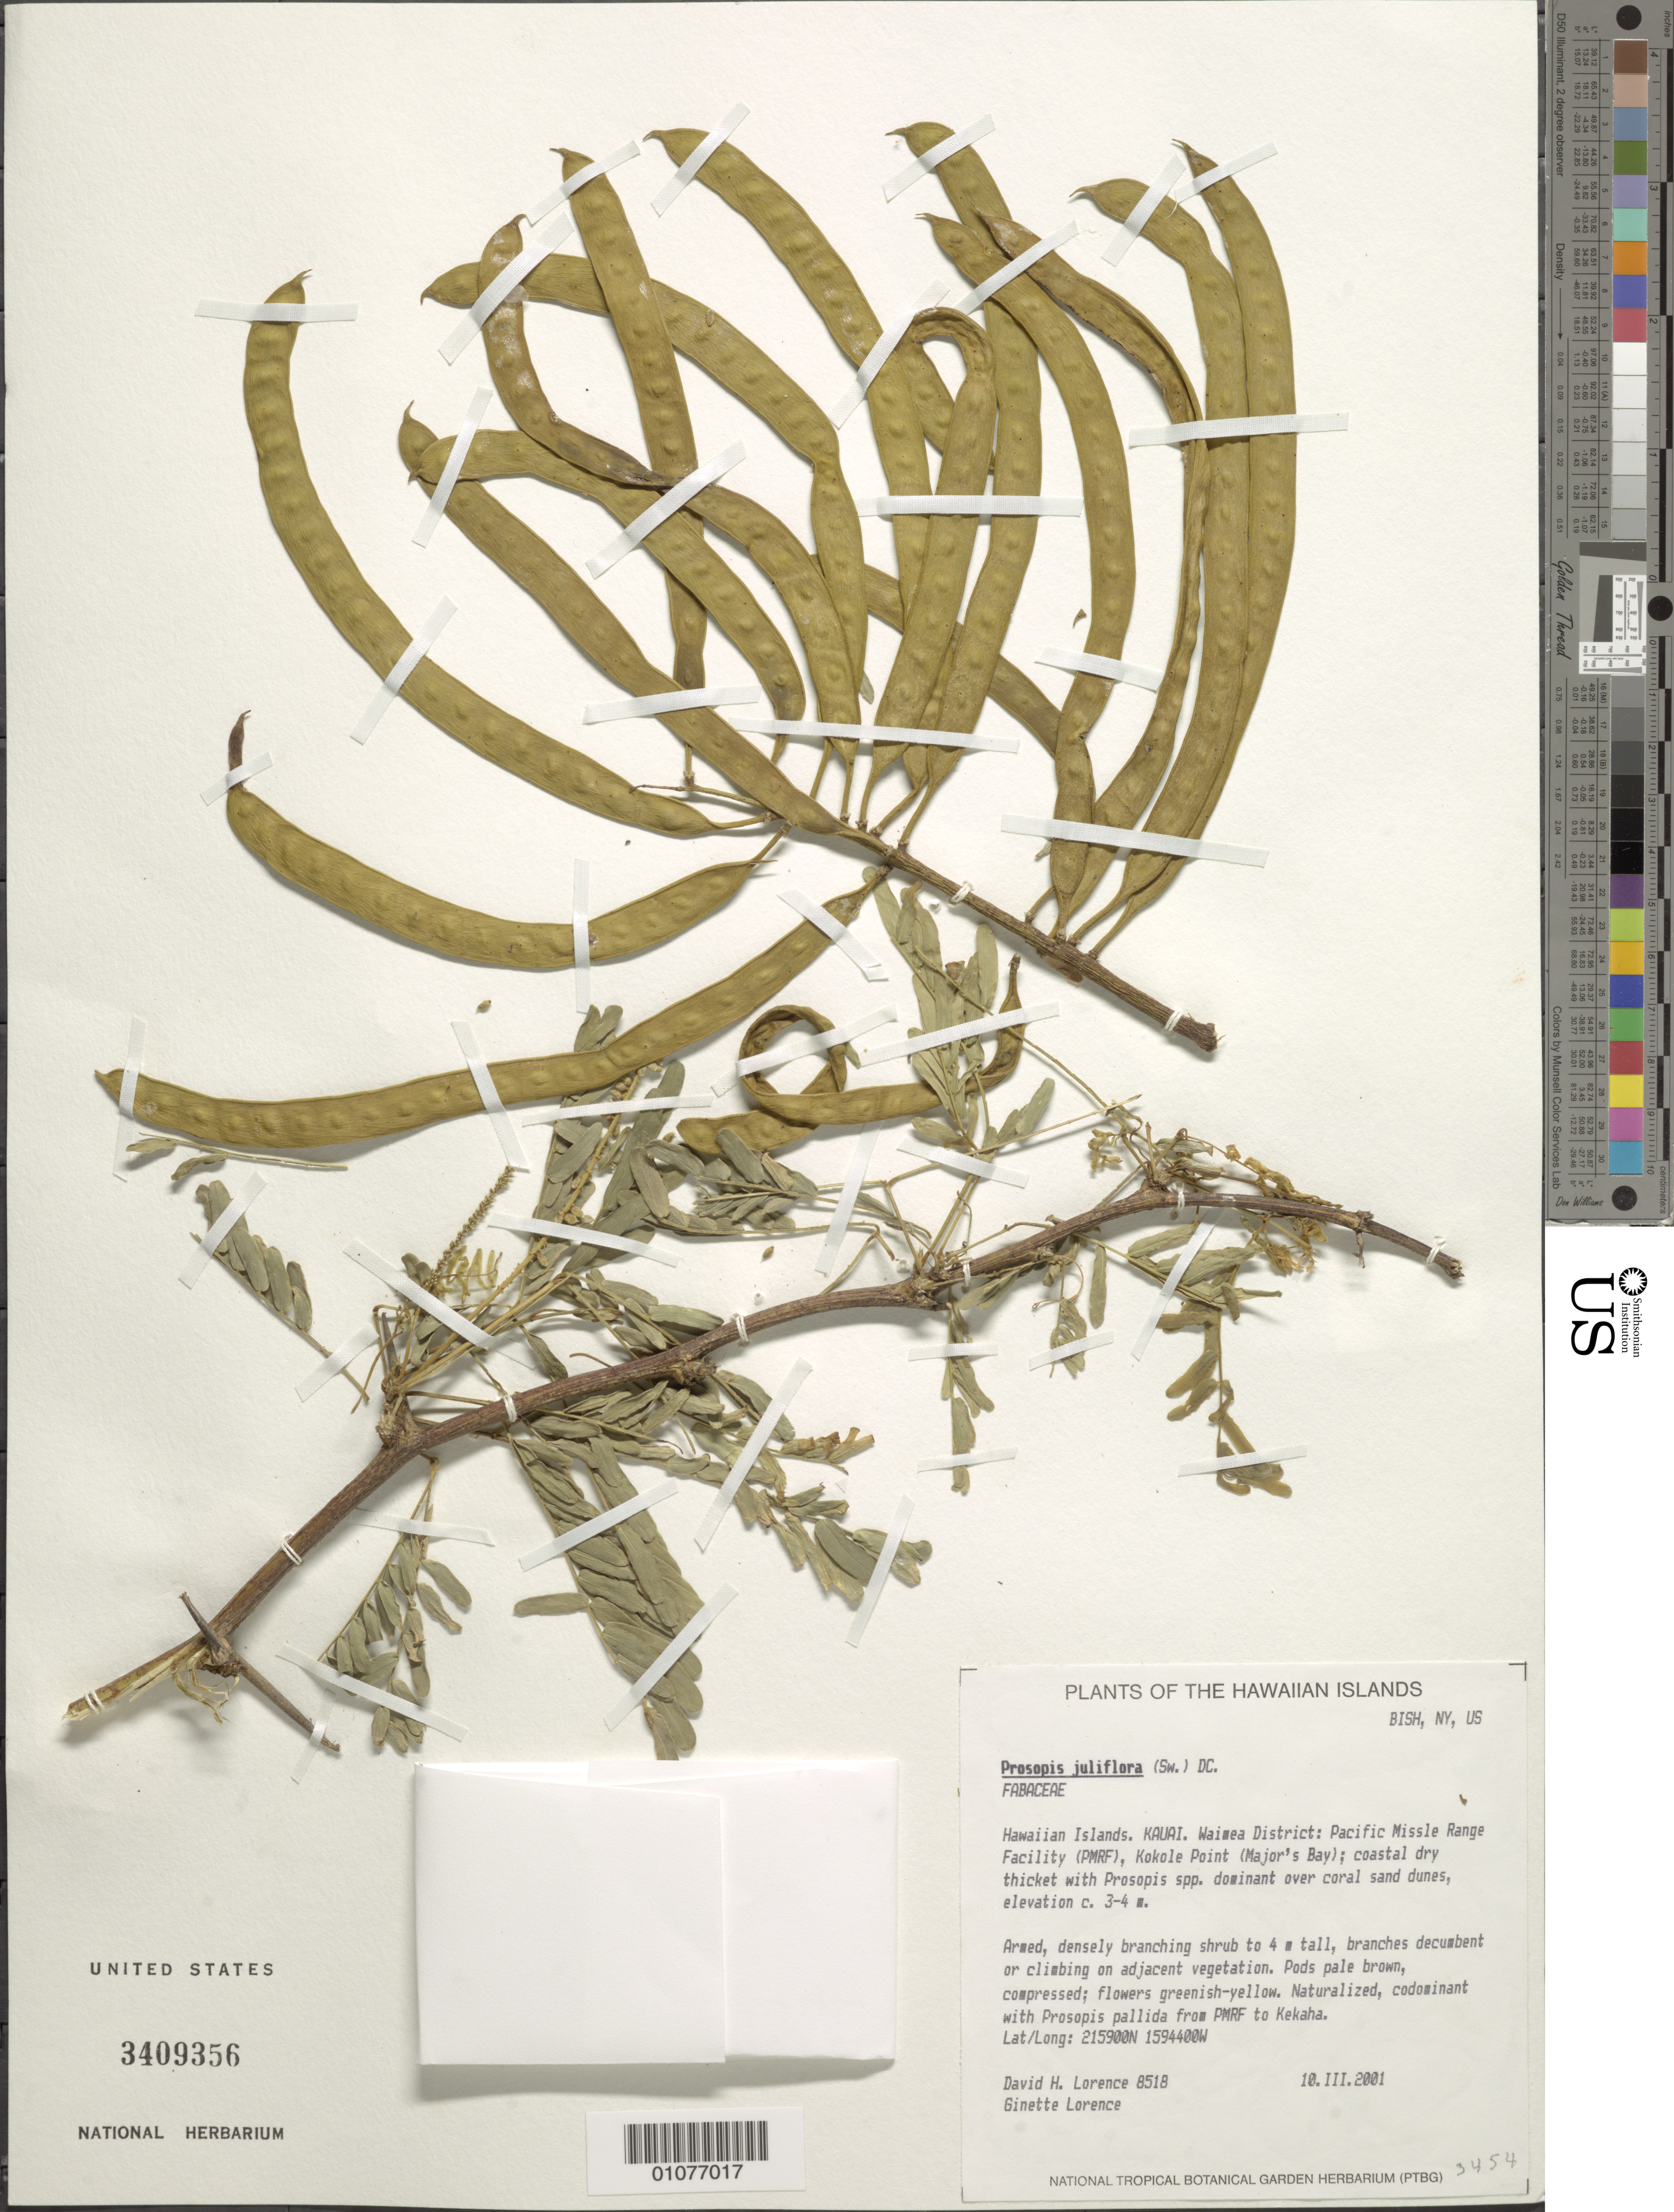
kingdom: Plantae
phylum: Tracheophyta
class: Magnoliopsida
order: Fabales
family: Fabaceae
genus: Neltuma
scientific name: Neltuma juliflora var. juliflora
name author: (Sw.) Raf.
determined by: Wagner, W. L., (BOT), Smithsonian Institution - National Museum of Natural History (UNITED STATES)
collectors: D. Lorence & G. Lorence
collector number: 8518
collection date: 2001-03-10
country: United States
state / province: Hawaii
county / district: Kauai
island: Kaua'i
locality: Waimea District, Pacific Missile Range Facility (PMRF), Kokole Point (Major's Bay)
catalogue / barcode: US 3409356